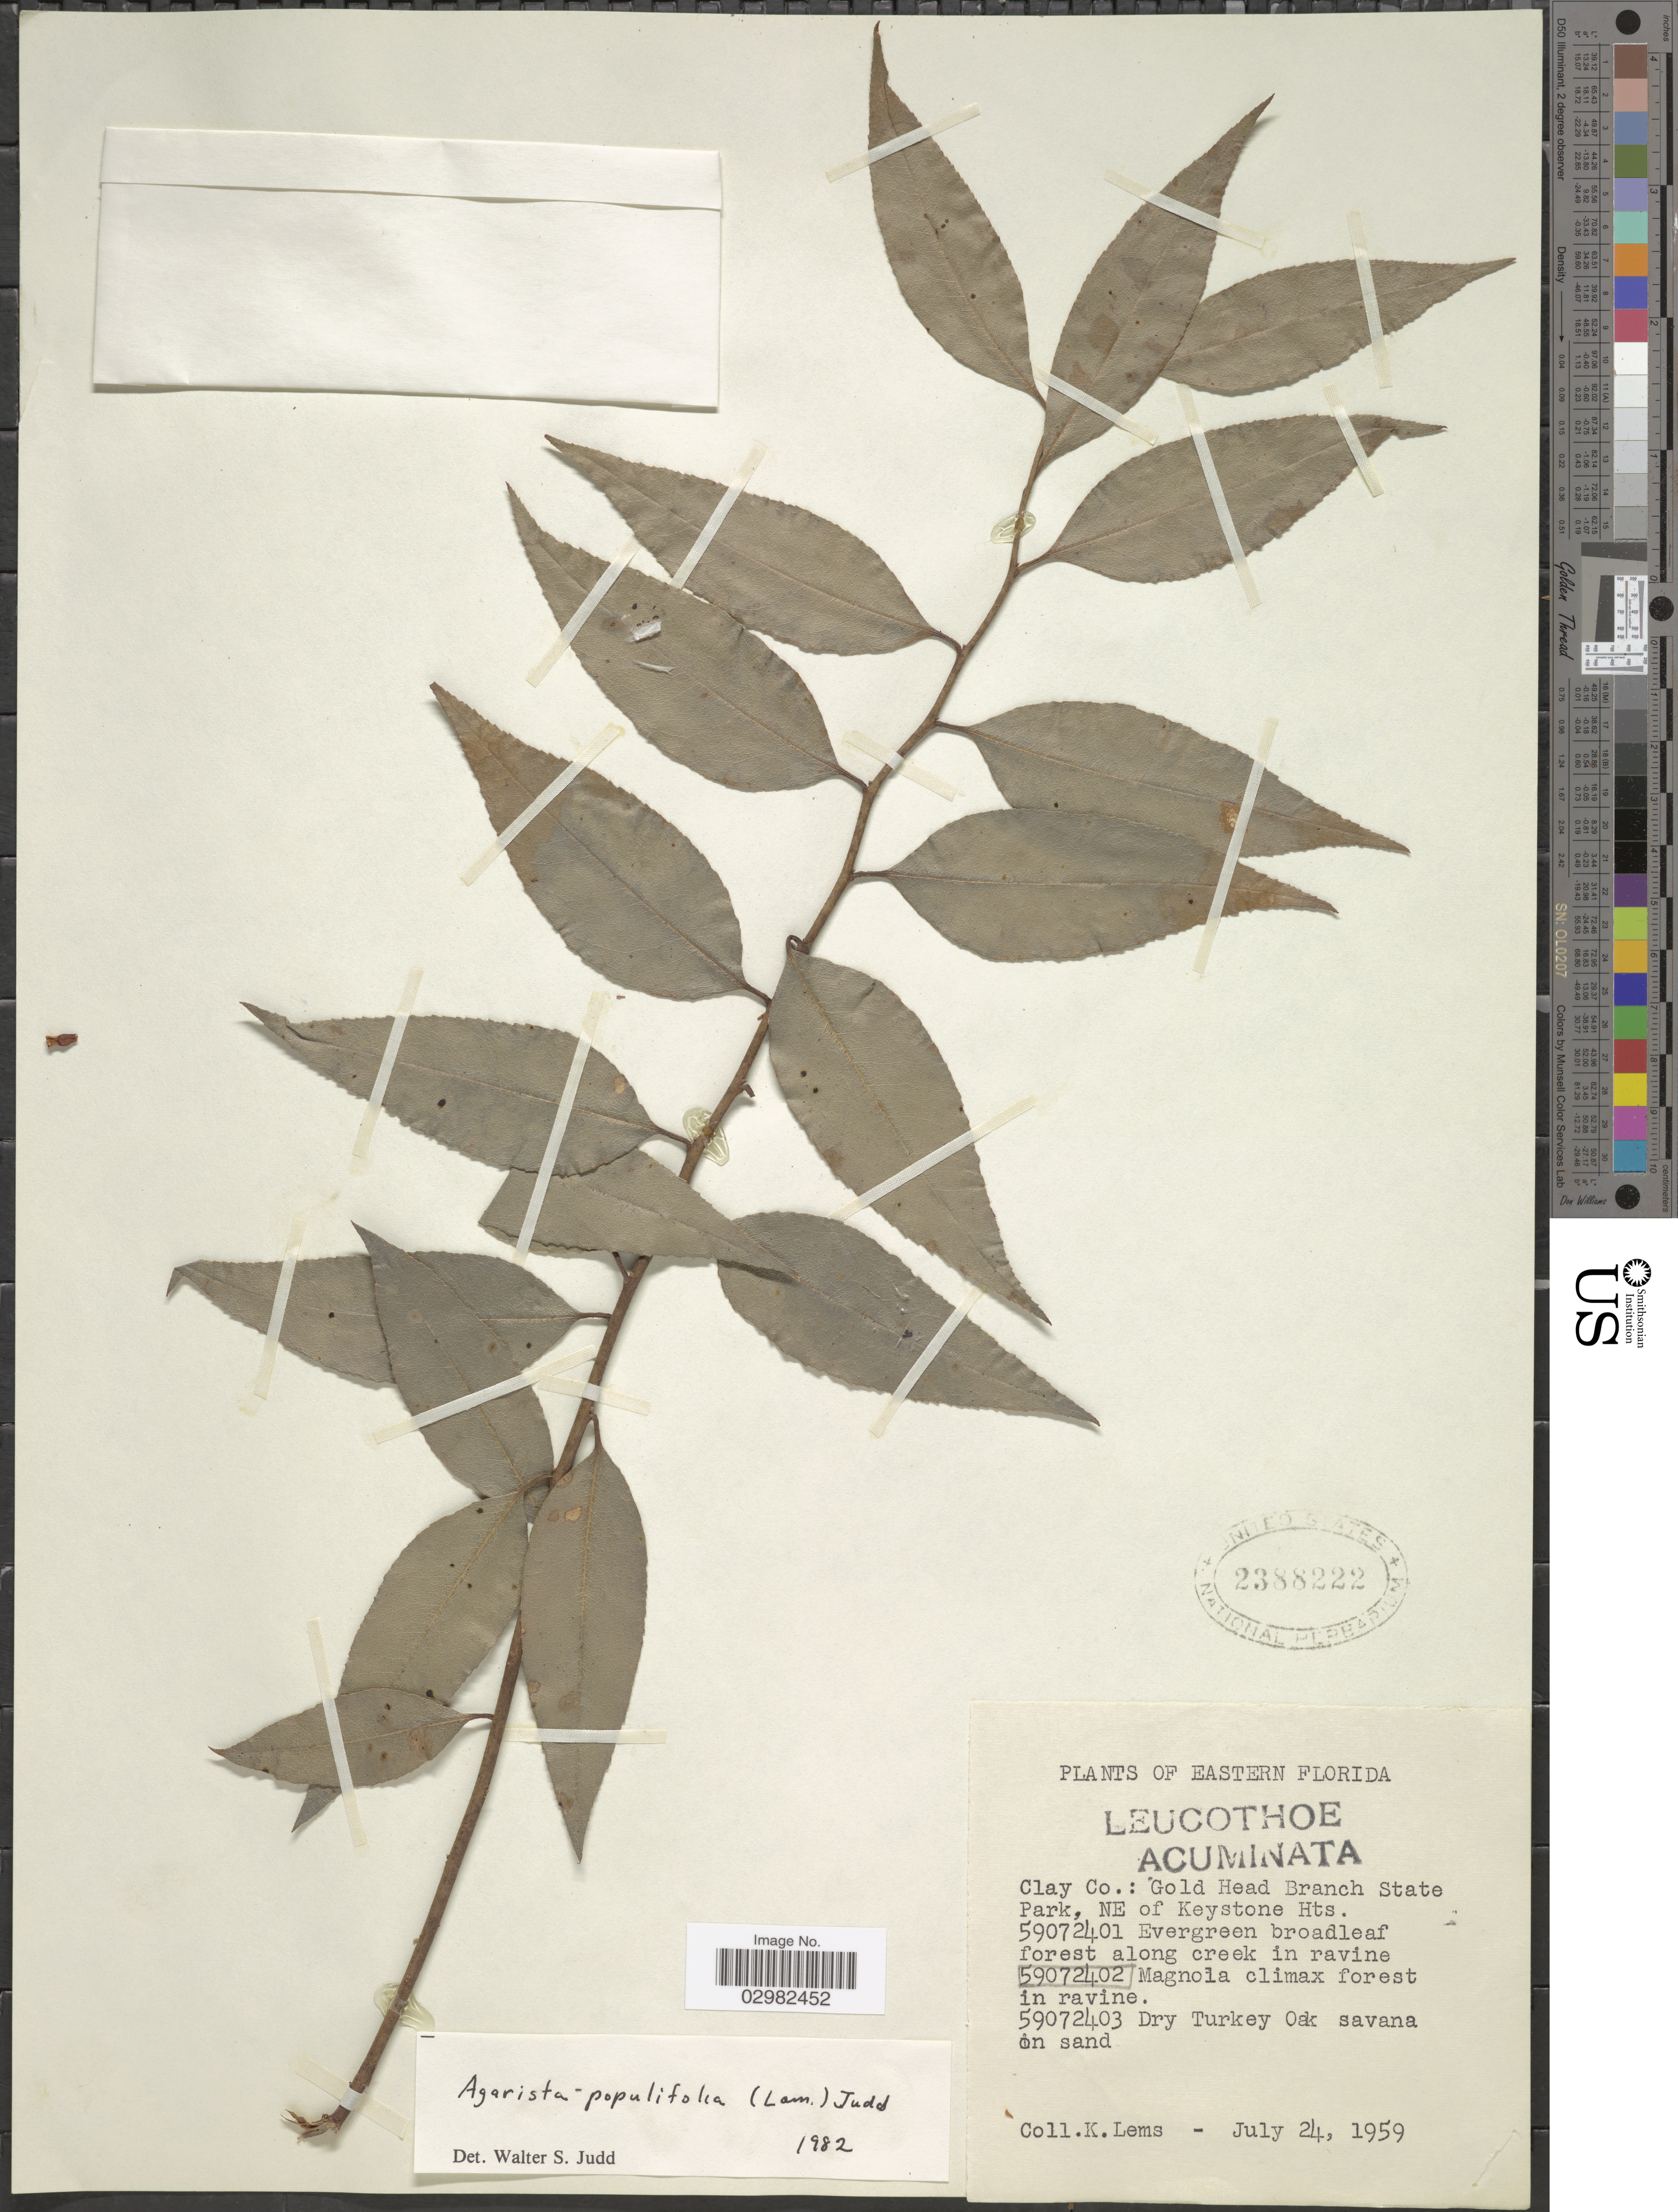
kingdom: Plantae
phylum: Tracheophyta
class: Magnoliopsida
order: Ericales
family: Ericaceae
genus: Leucothoe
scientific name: Leucothoë acuminata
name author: (Aiton) G. Don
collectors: K. Lems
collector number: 59072402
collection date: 1959-07-24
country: United States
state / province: Florida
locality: Eastern Florida, Clay Co., Gold Head Branch State Park, NE of Keystone Hts.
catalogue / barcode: US 2388222